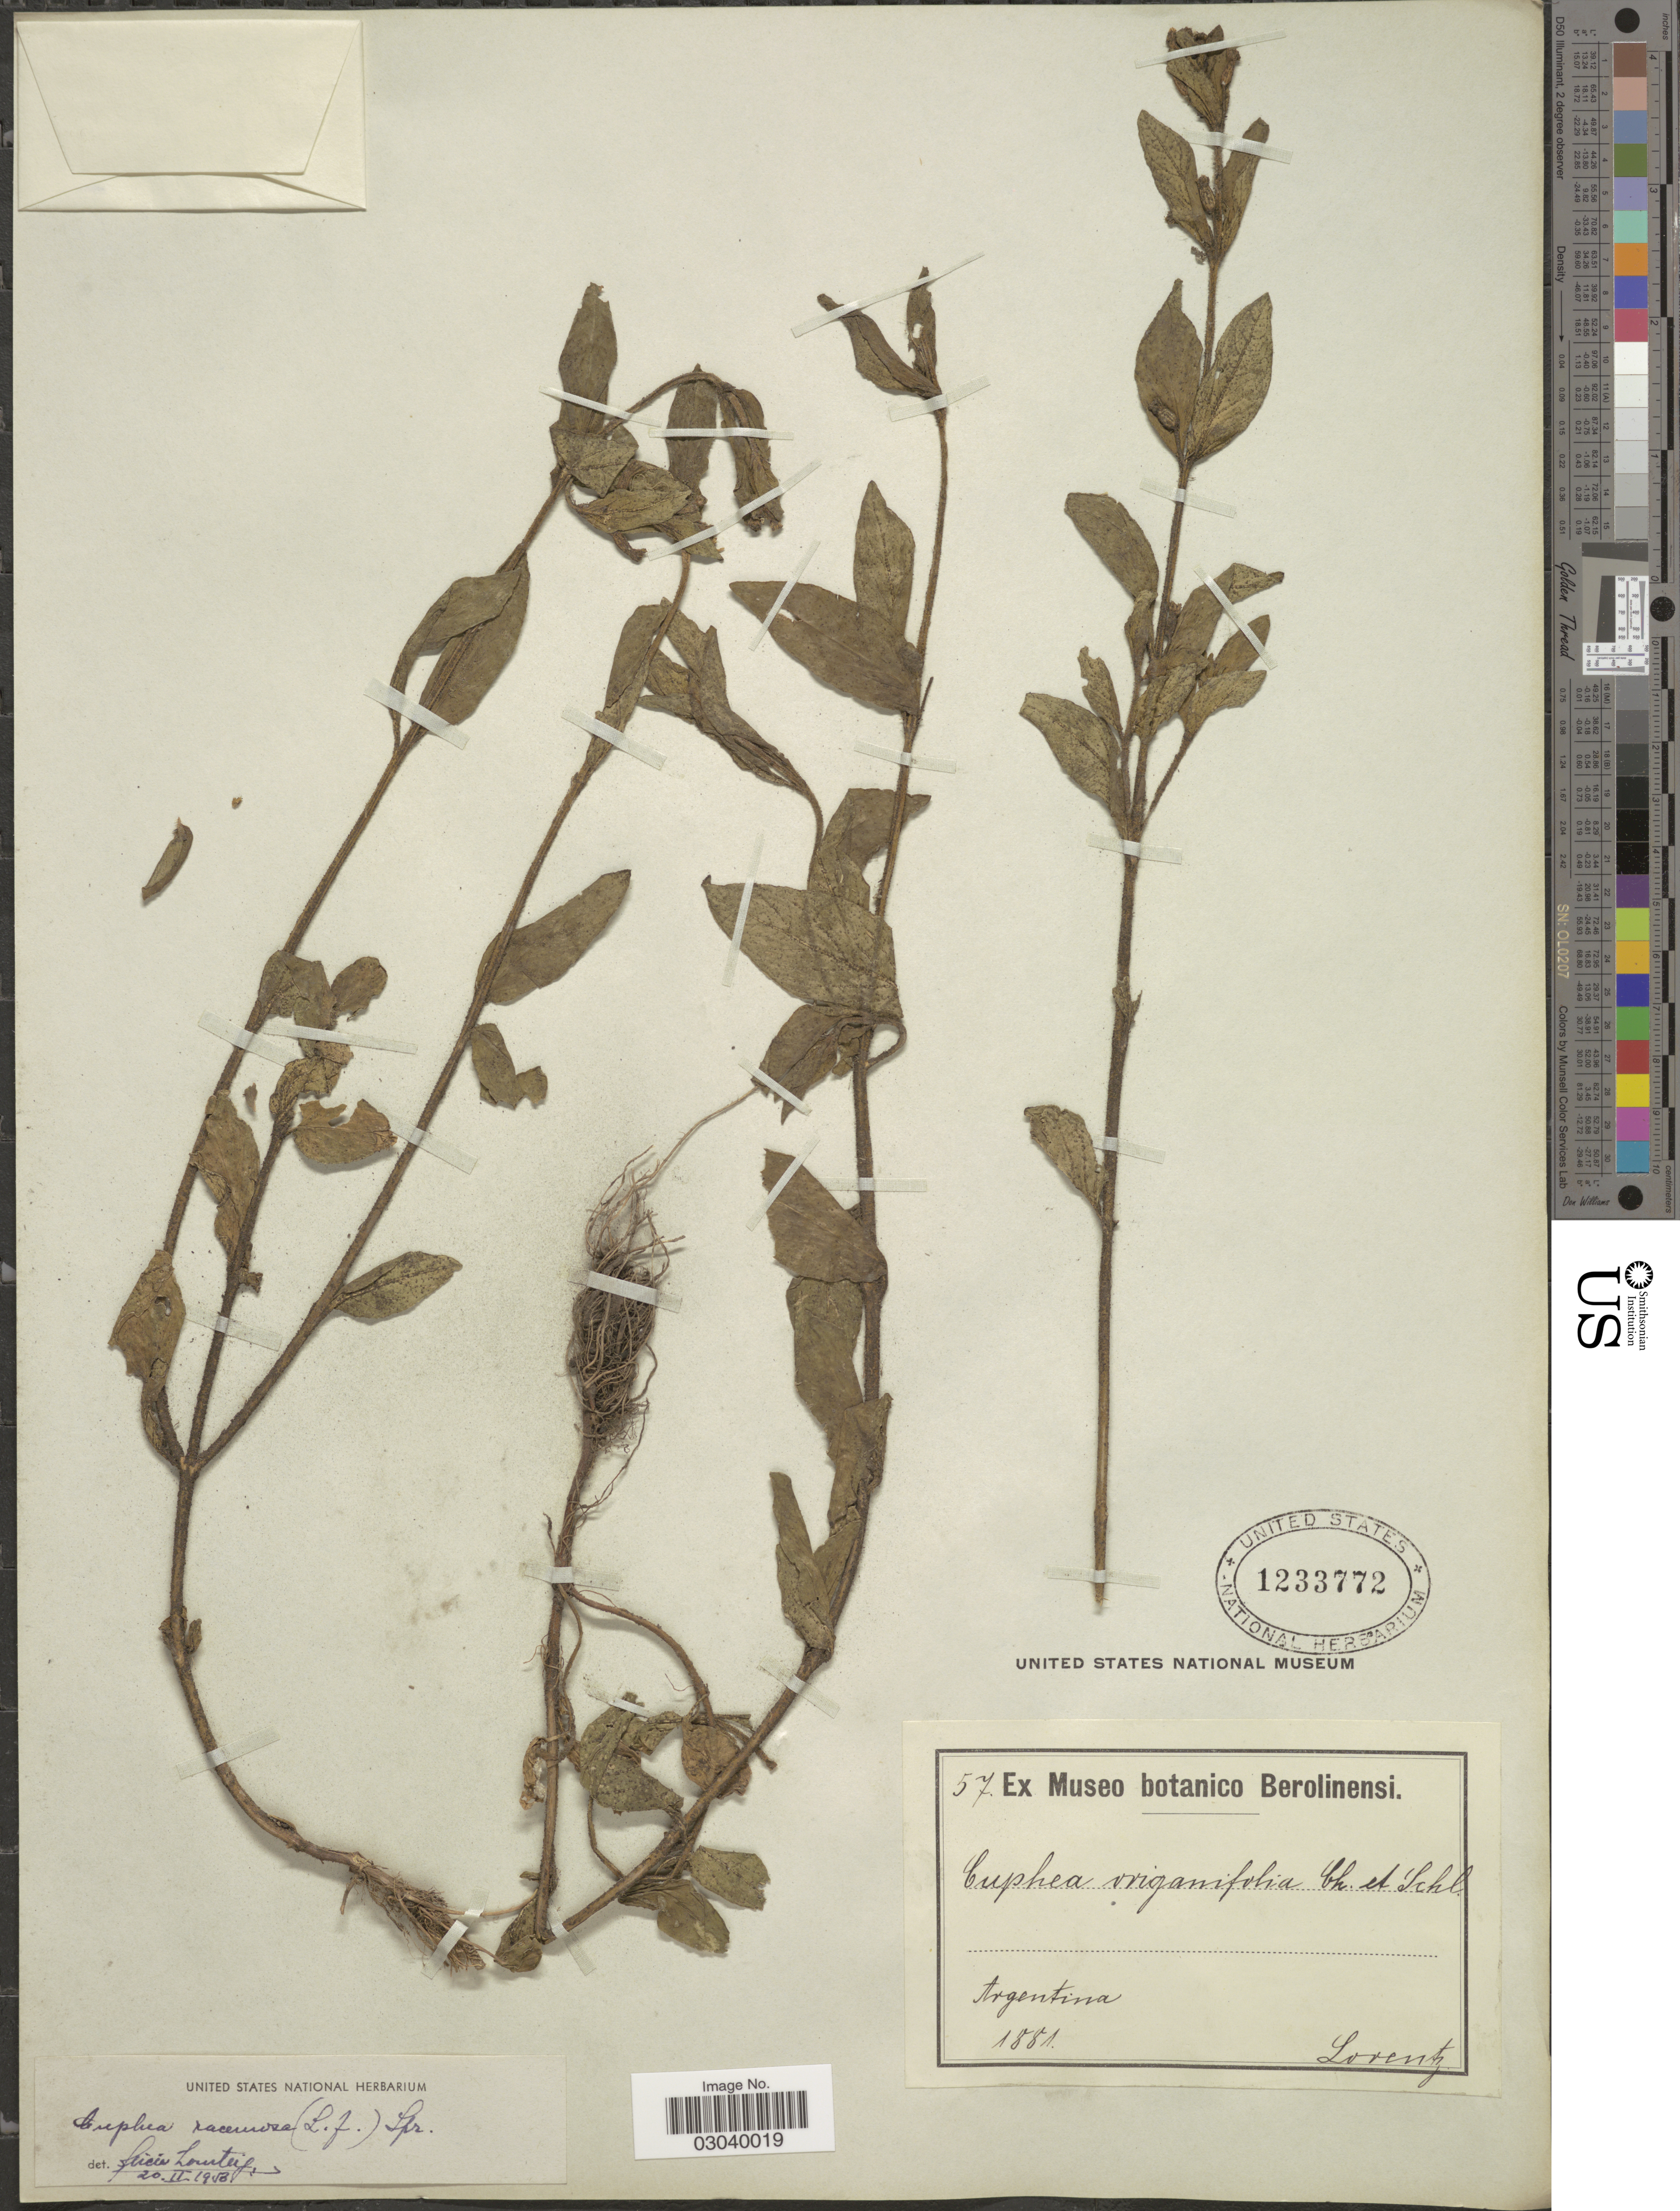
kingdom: Plantae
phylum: Tracheophyta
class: Magnoliopsida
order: Myrtales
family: Lythraceae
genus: Cuphea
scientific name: Cuphea racemosa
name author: (L. f.) Spreng.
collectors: -. Lorentz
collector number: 57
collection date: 1881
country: Argentina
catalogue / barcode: US 1233772